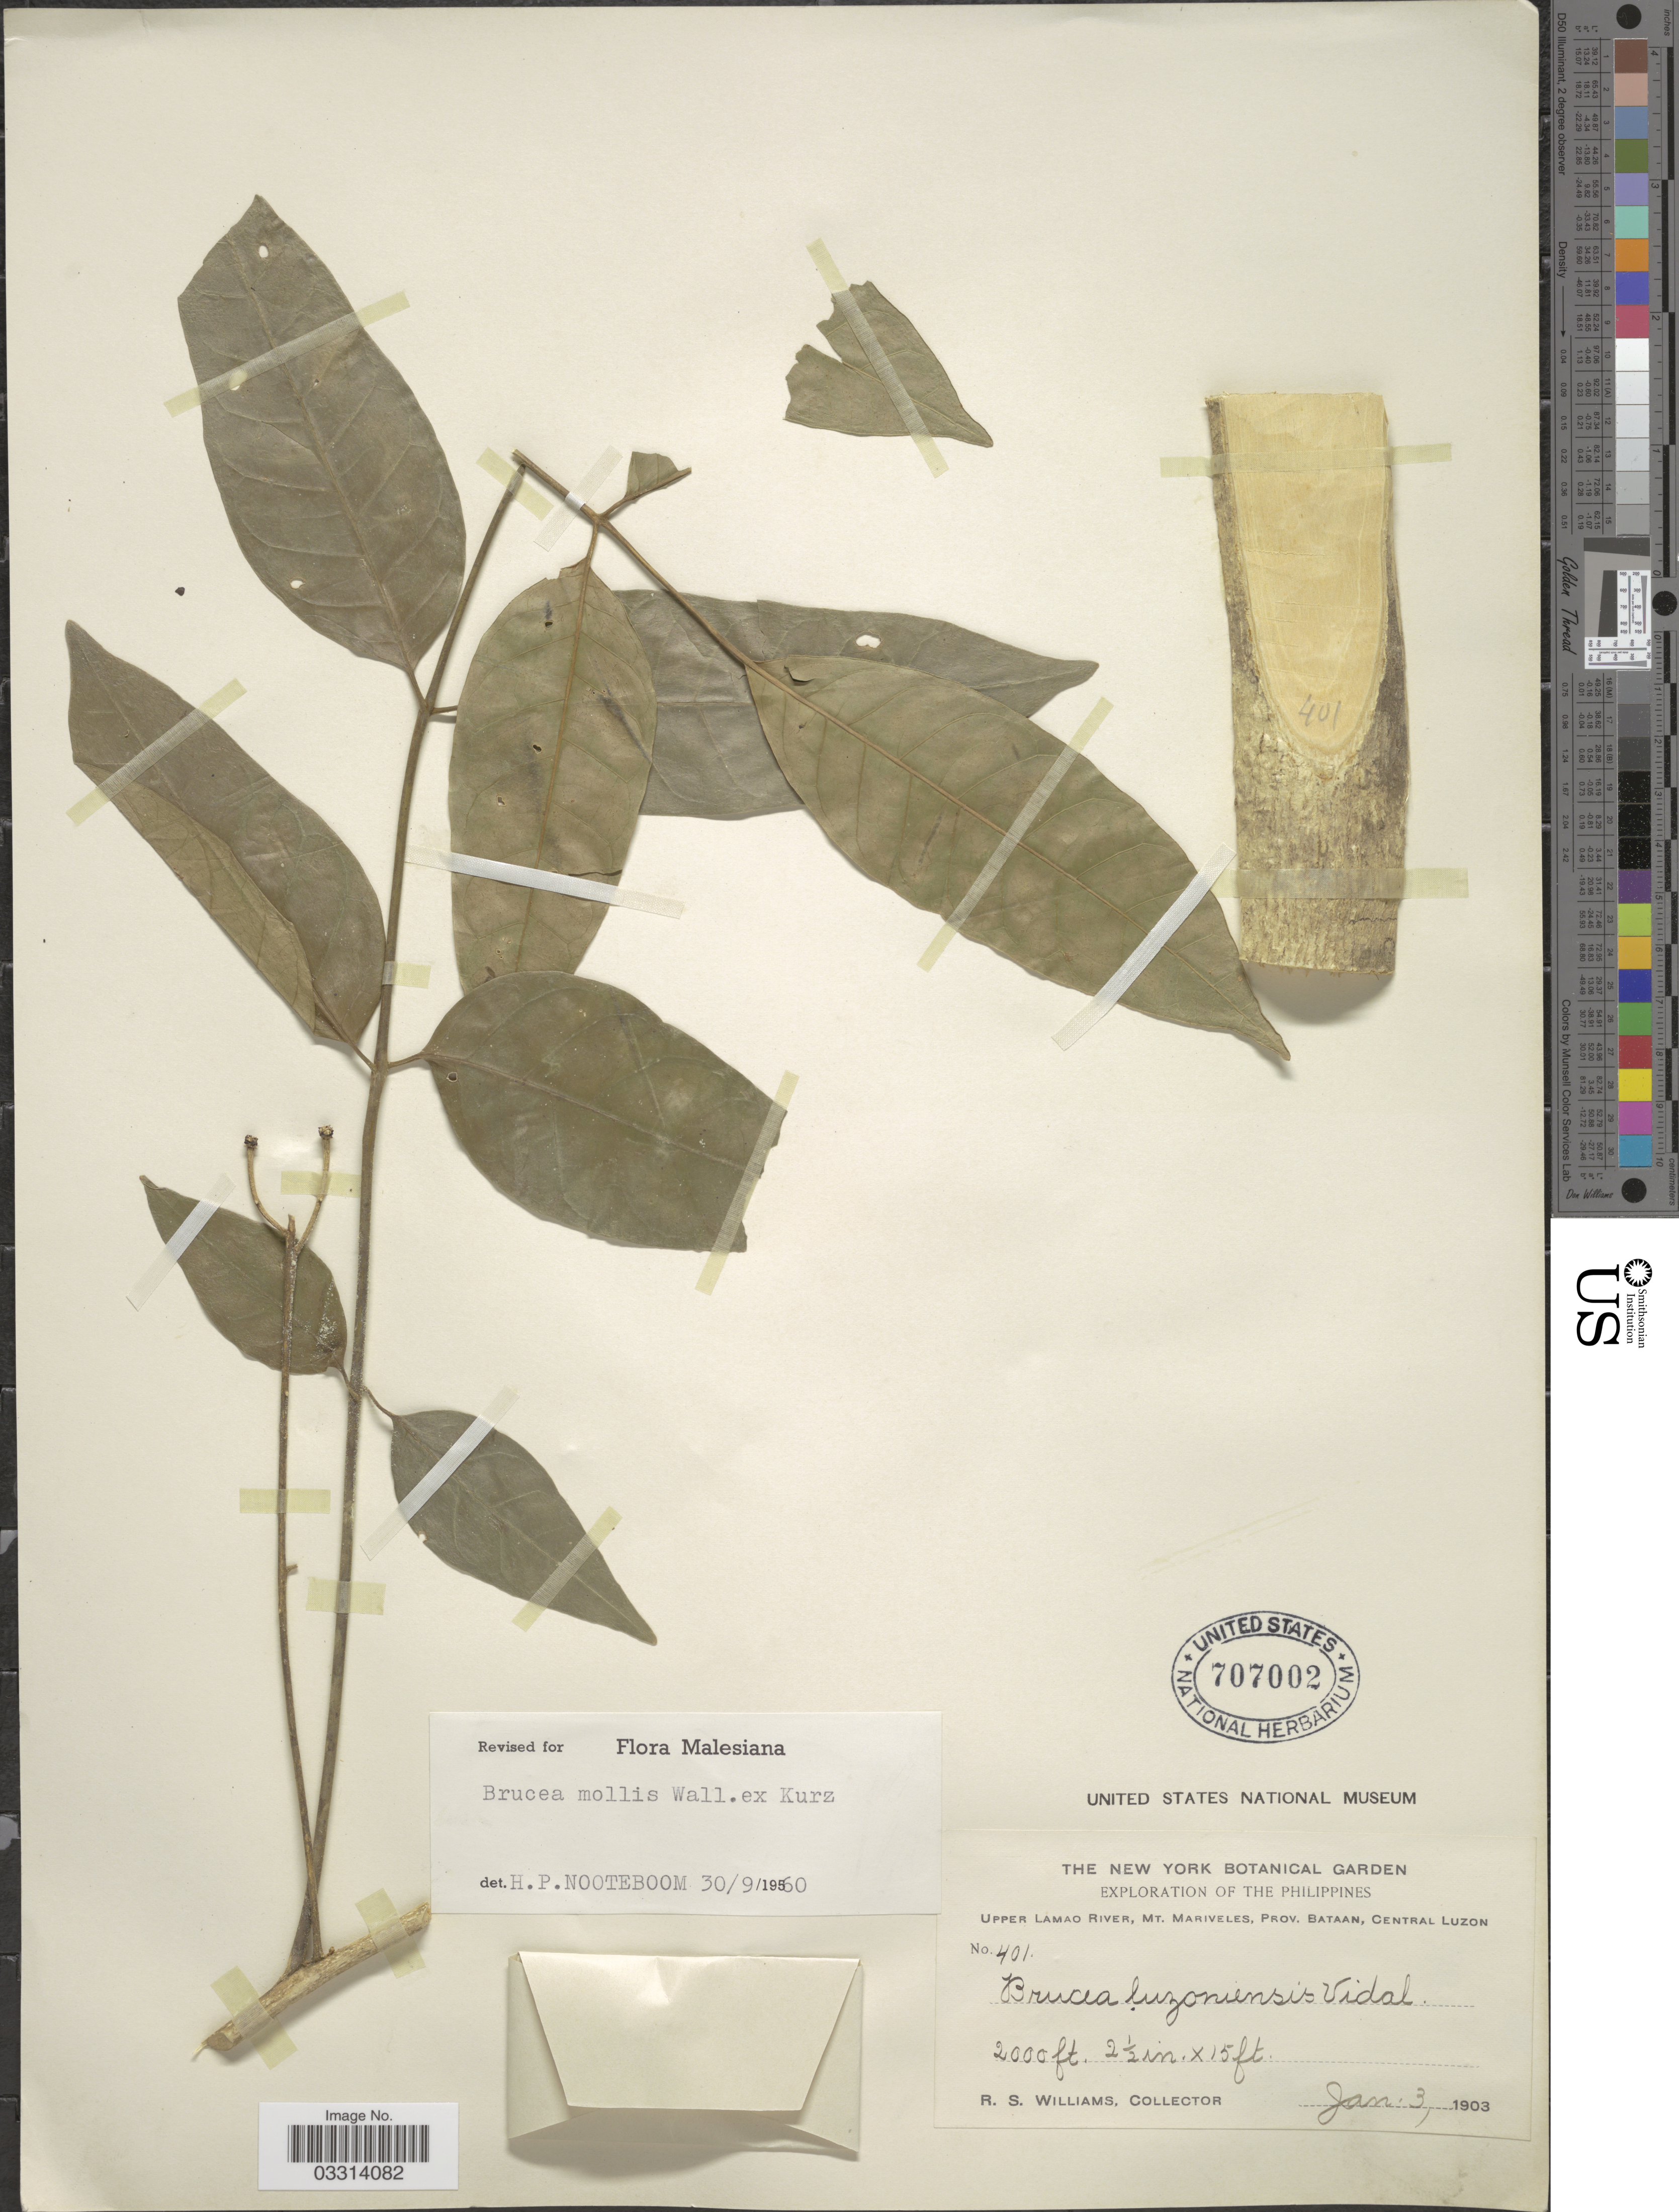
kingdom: Plantae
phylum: Tracheophyta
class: Magnoliopsida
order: Sapindales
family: Simaroubaceae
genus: Brucea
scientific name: Brucea mollis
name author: Wall. ex Kurz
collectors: R. S. Williams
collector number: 401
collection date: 1903-01-03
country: Philippines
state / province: Central Luzon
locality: Upper Lamao River, Mt. Mariveles, Prov. Bataan, Central Luzon.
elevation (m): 610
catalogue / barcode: US 707002